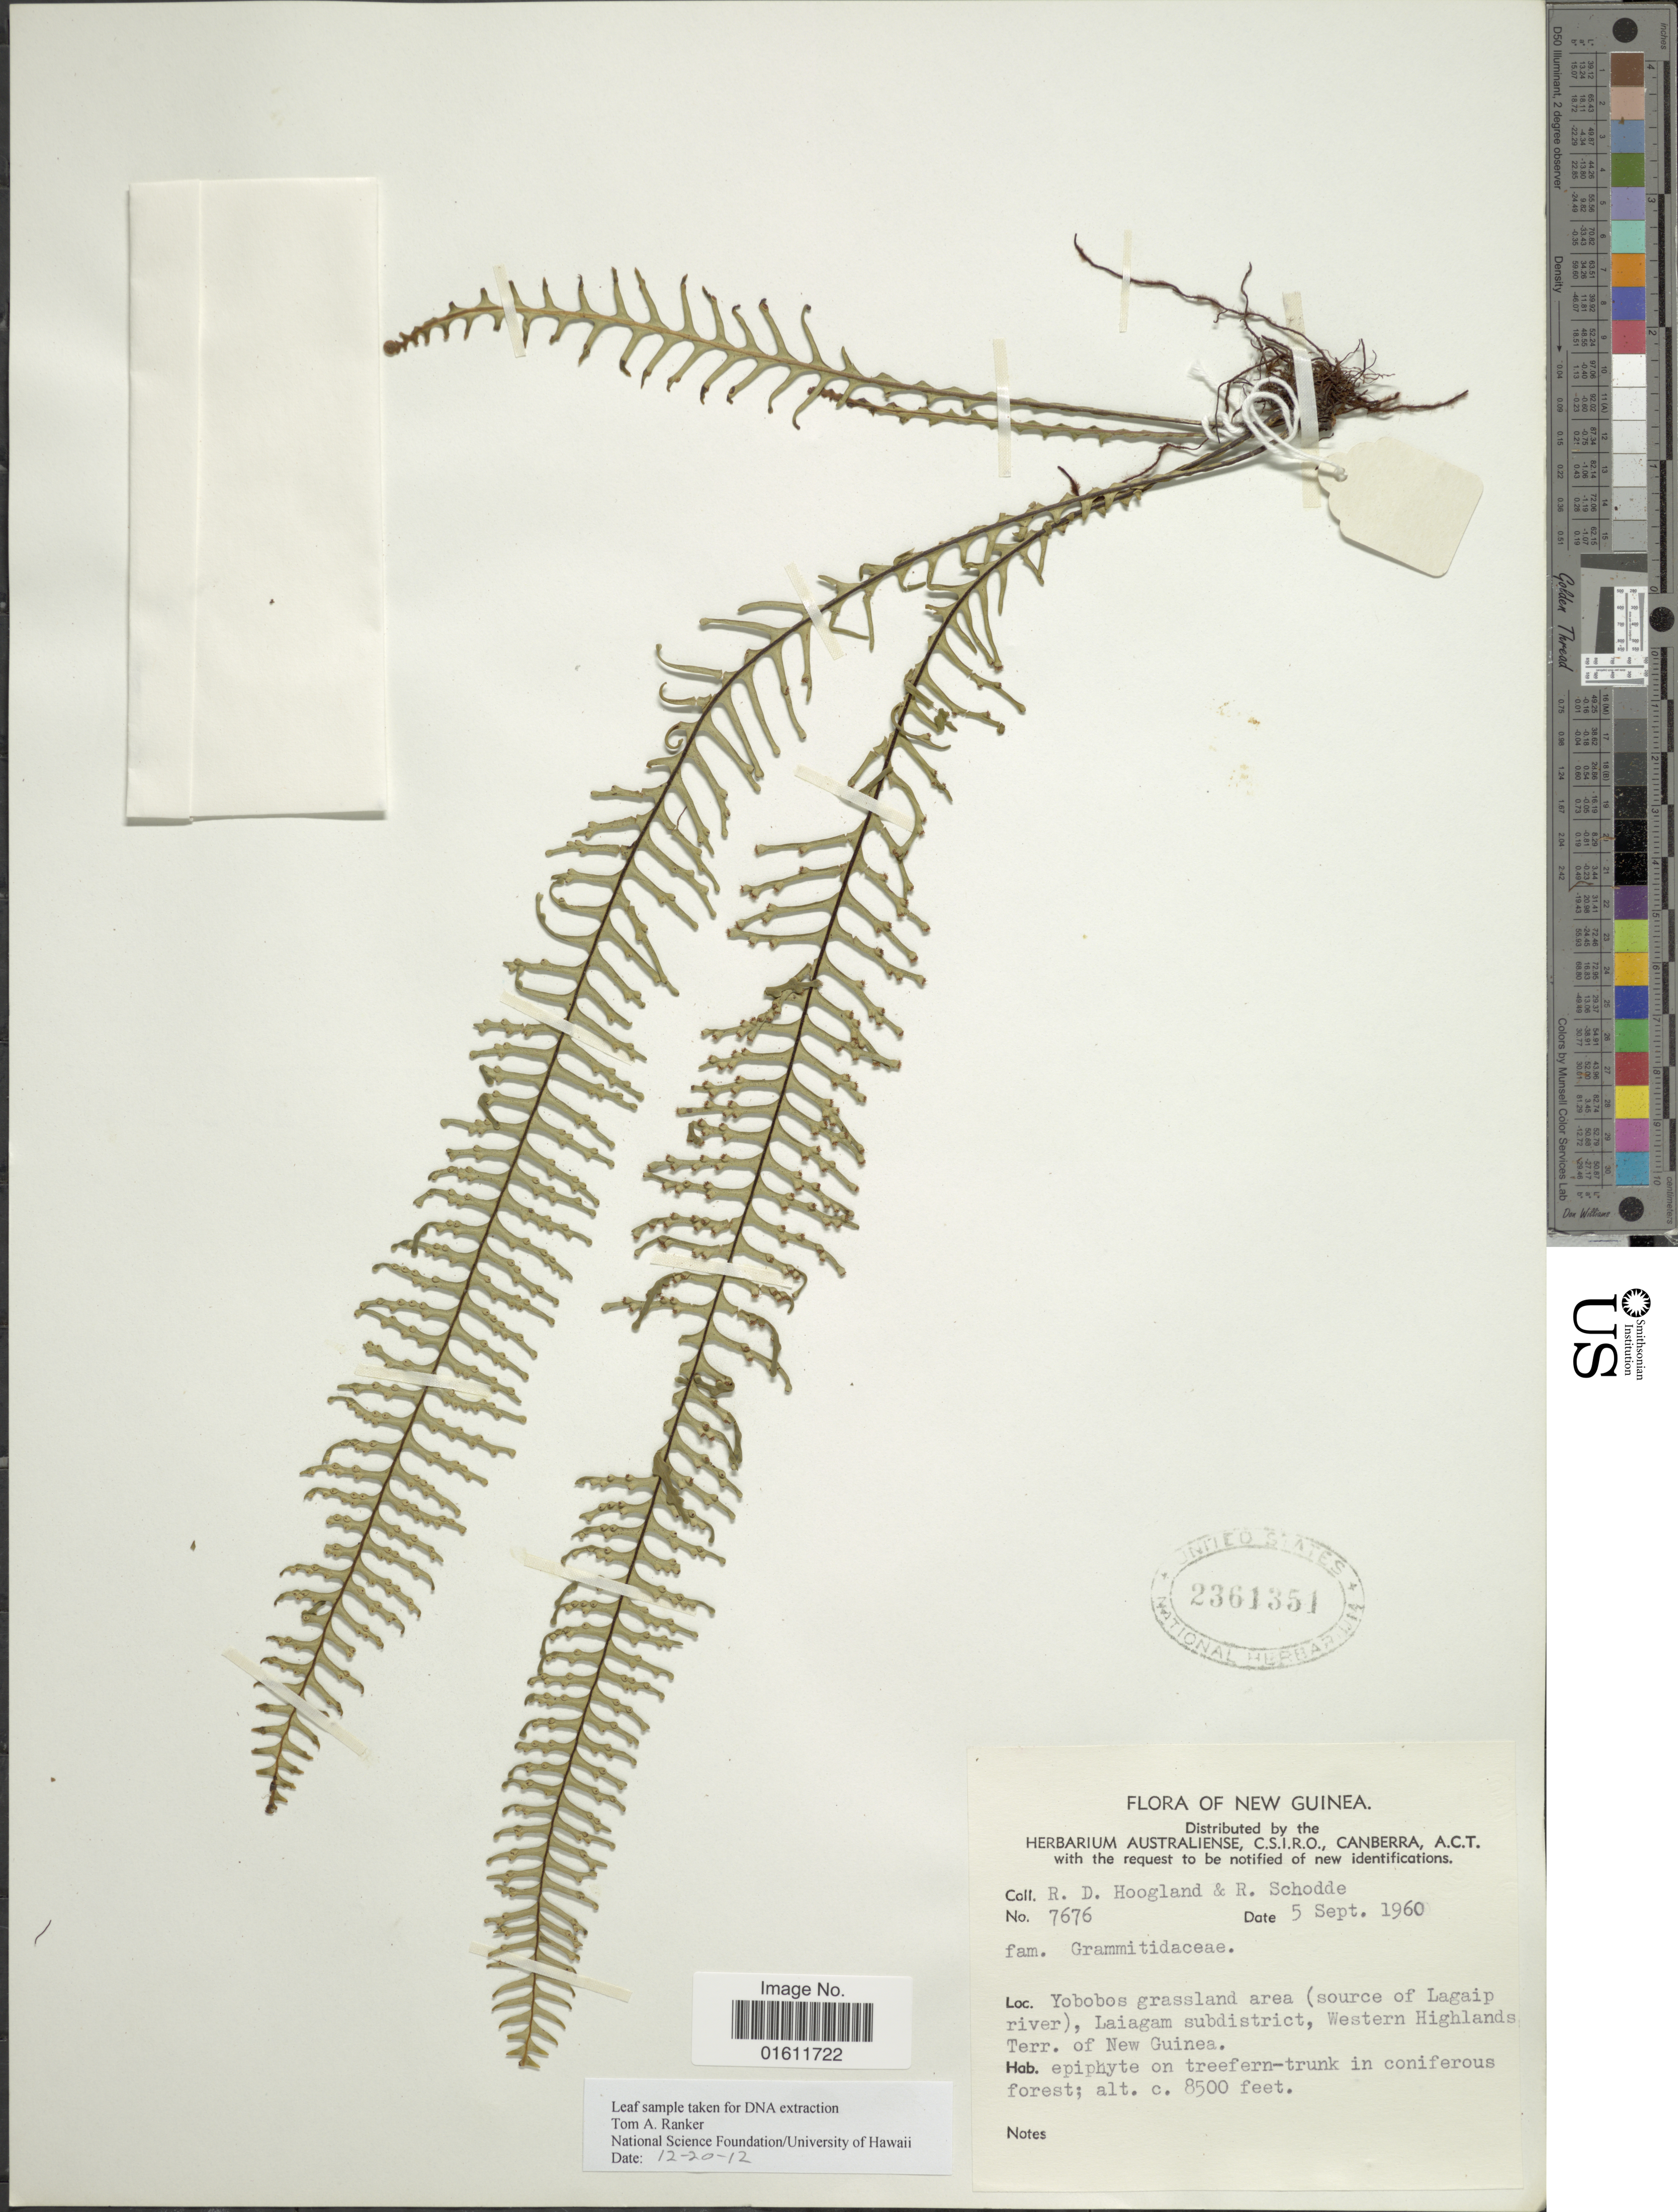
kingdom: Plantae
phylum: Tracheophyta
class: Polypodiopsida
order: Polypodiales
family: Polypodiaceae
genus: Prosaptia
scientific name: Prosaptia sp.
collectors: R. D. Hoogland & R. Schodde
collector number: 7676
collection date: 1960-09-05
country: Papua New Guinea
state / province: Western Highlands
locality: Yobobos grassland area (source of Lagaip river), Laiagam subdistrict.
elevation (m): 2591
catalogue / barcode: US 2361351